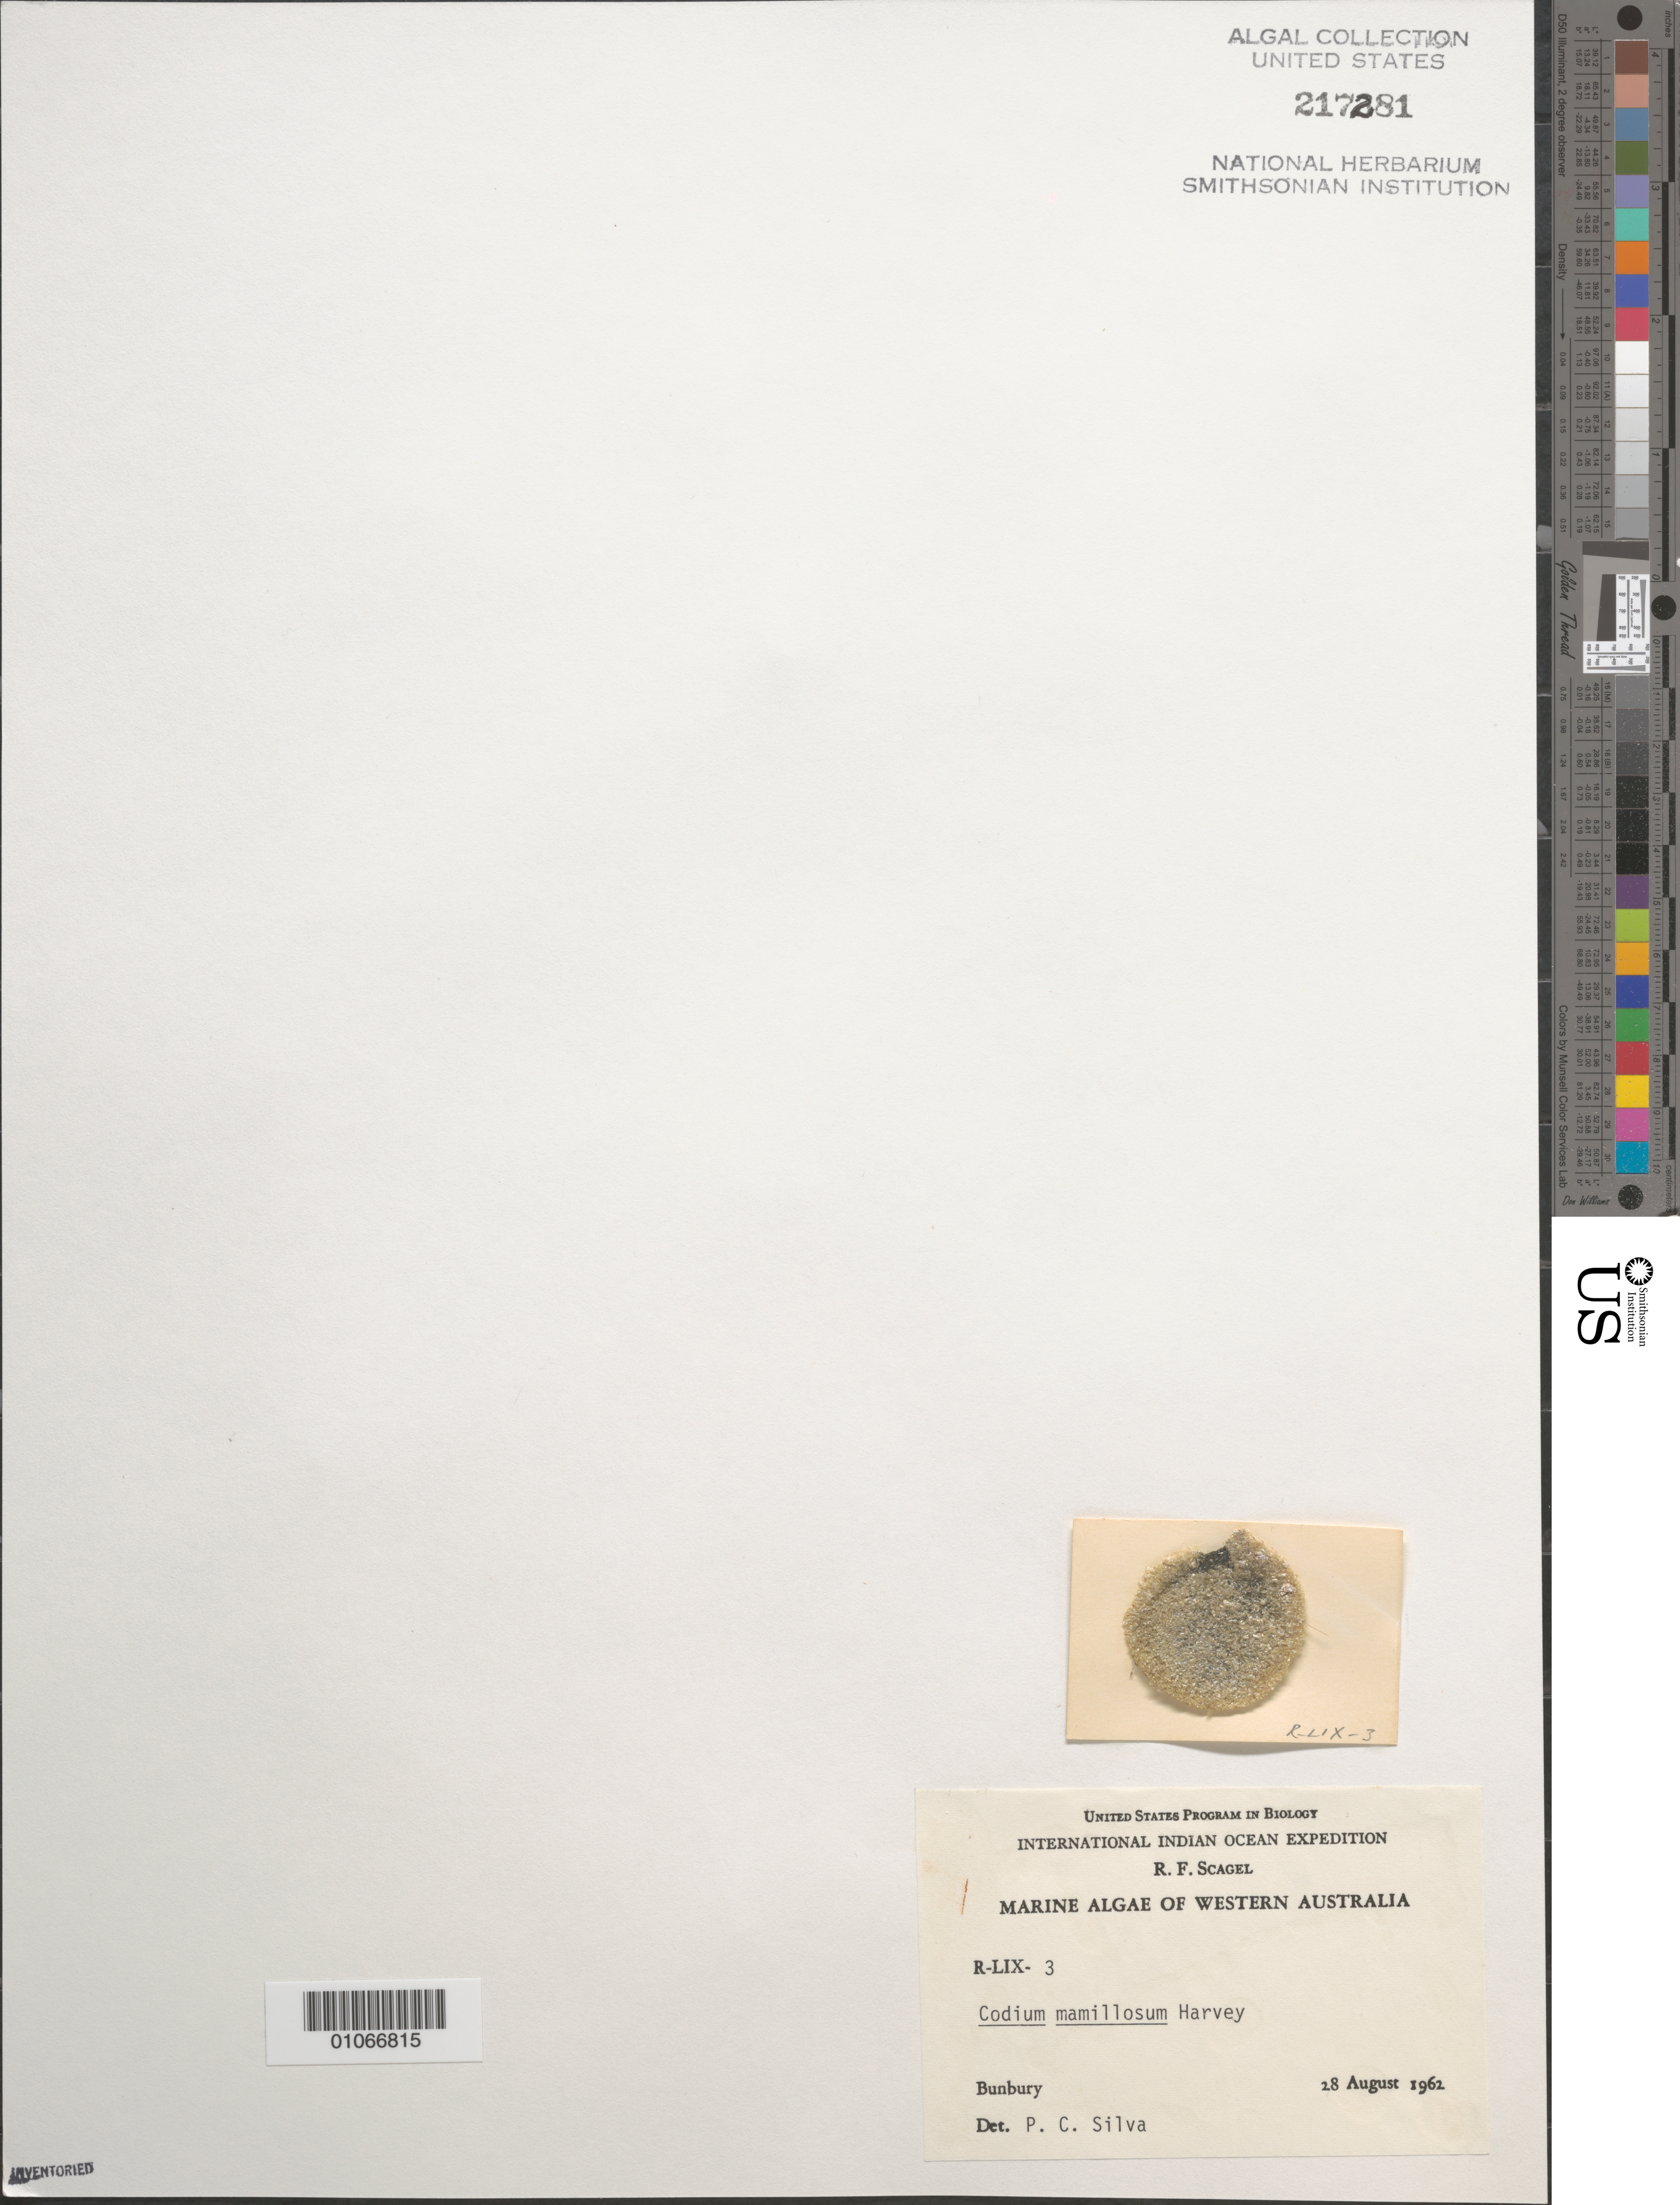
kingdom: Plantae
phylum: Chlorophyta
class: Ulvophyceae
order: Bryopsidales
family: Codiaceae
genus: Codium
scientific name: Codium mamillosum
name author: Harv.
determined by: Silva, P. C.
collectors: R. F. Scagel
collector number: R-LIX-3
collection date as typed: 28 Aug 1962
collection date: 1962-08-28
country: Australia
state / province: Western Australia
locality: Bunbury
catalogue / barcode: US 217281